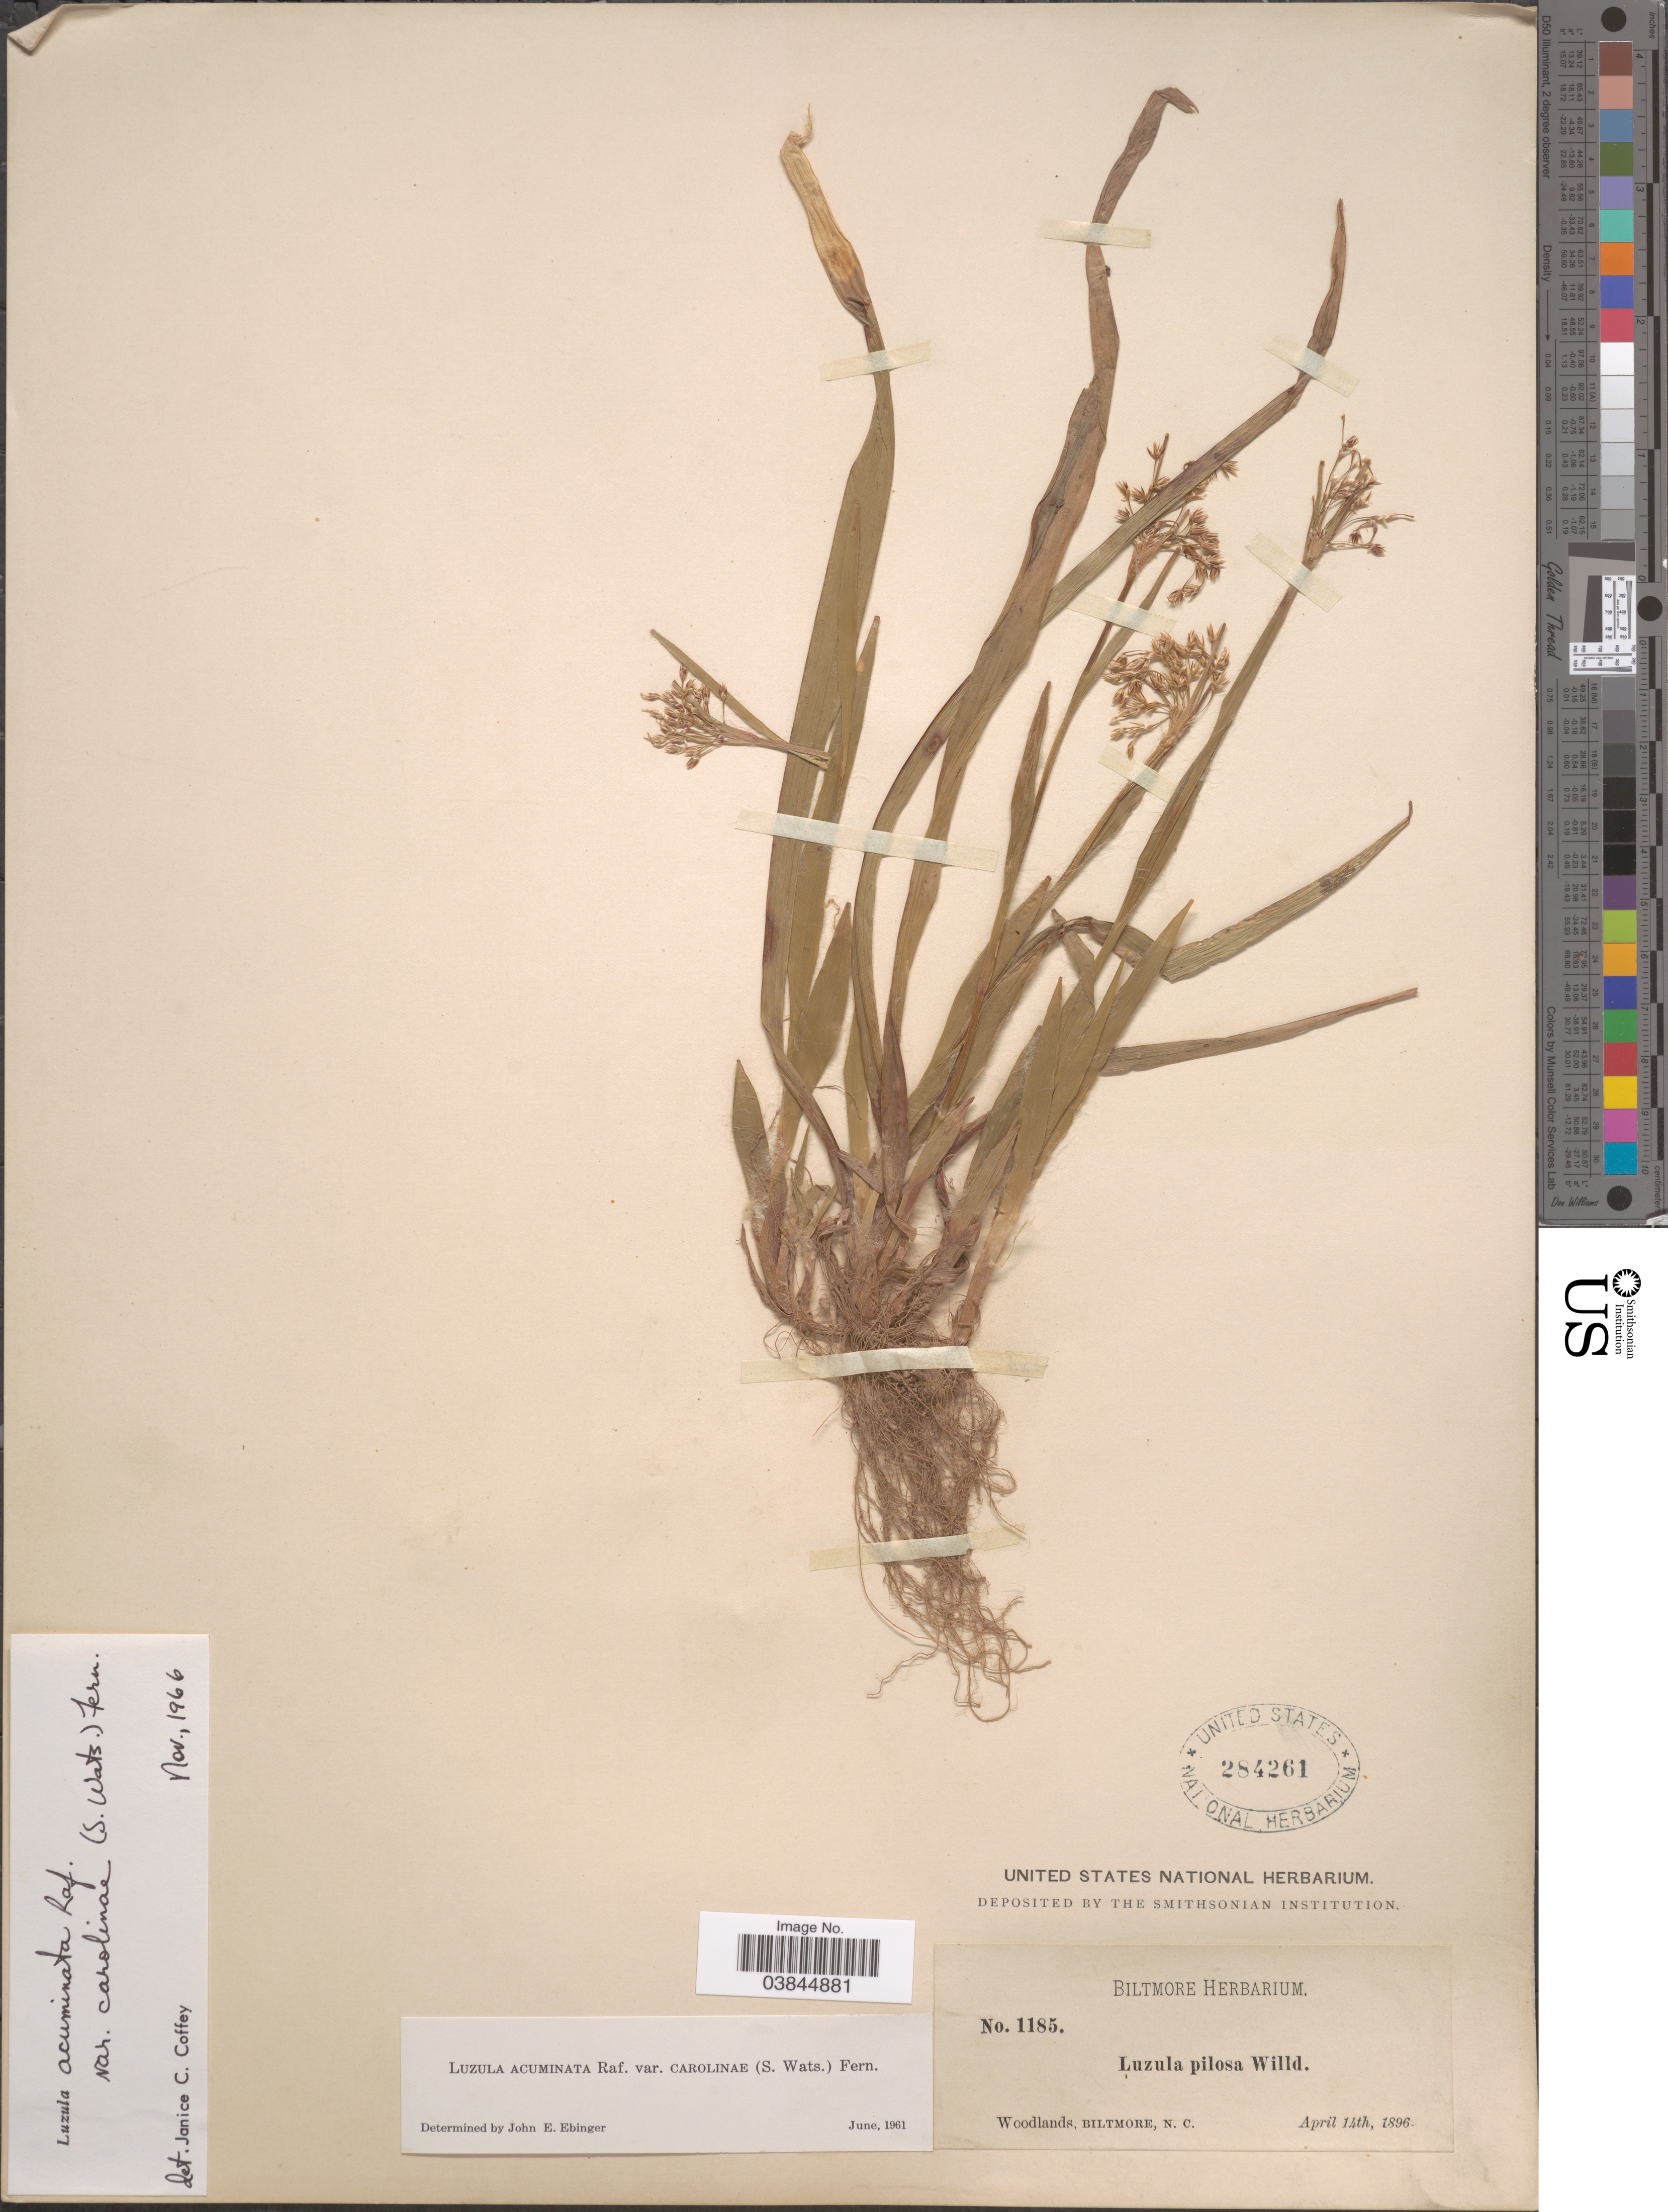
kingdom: Plantae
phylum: Tracheophyta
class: Liliopsida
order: Poales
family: Juncaceae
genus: Luzula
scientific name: Luzula acuminata var. carolinae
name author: (S. Watson) Fernald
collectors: ex herb. Biltmore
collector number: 1185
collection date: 1896-04-14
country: United States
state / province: North Carolina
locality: Woodlands, Biltmore.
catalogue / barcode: US 284261